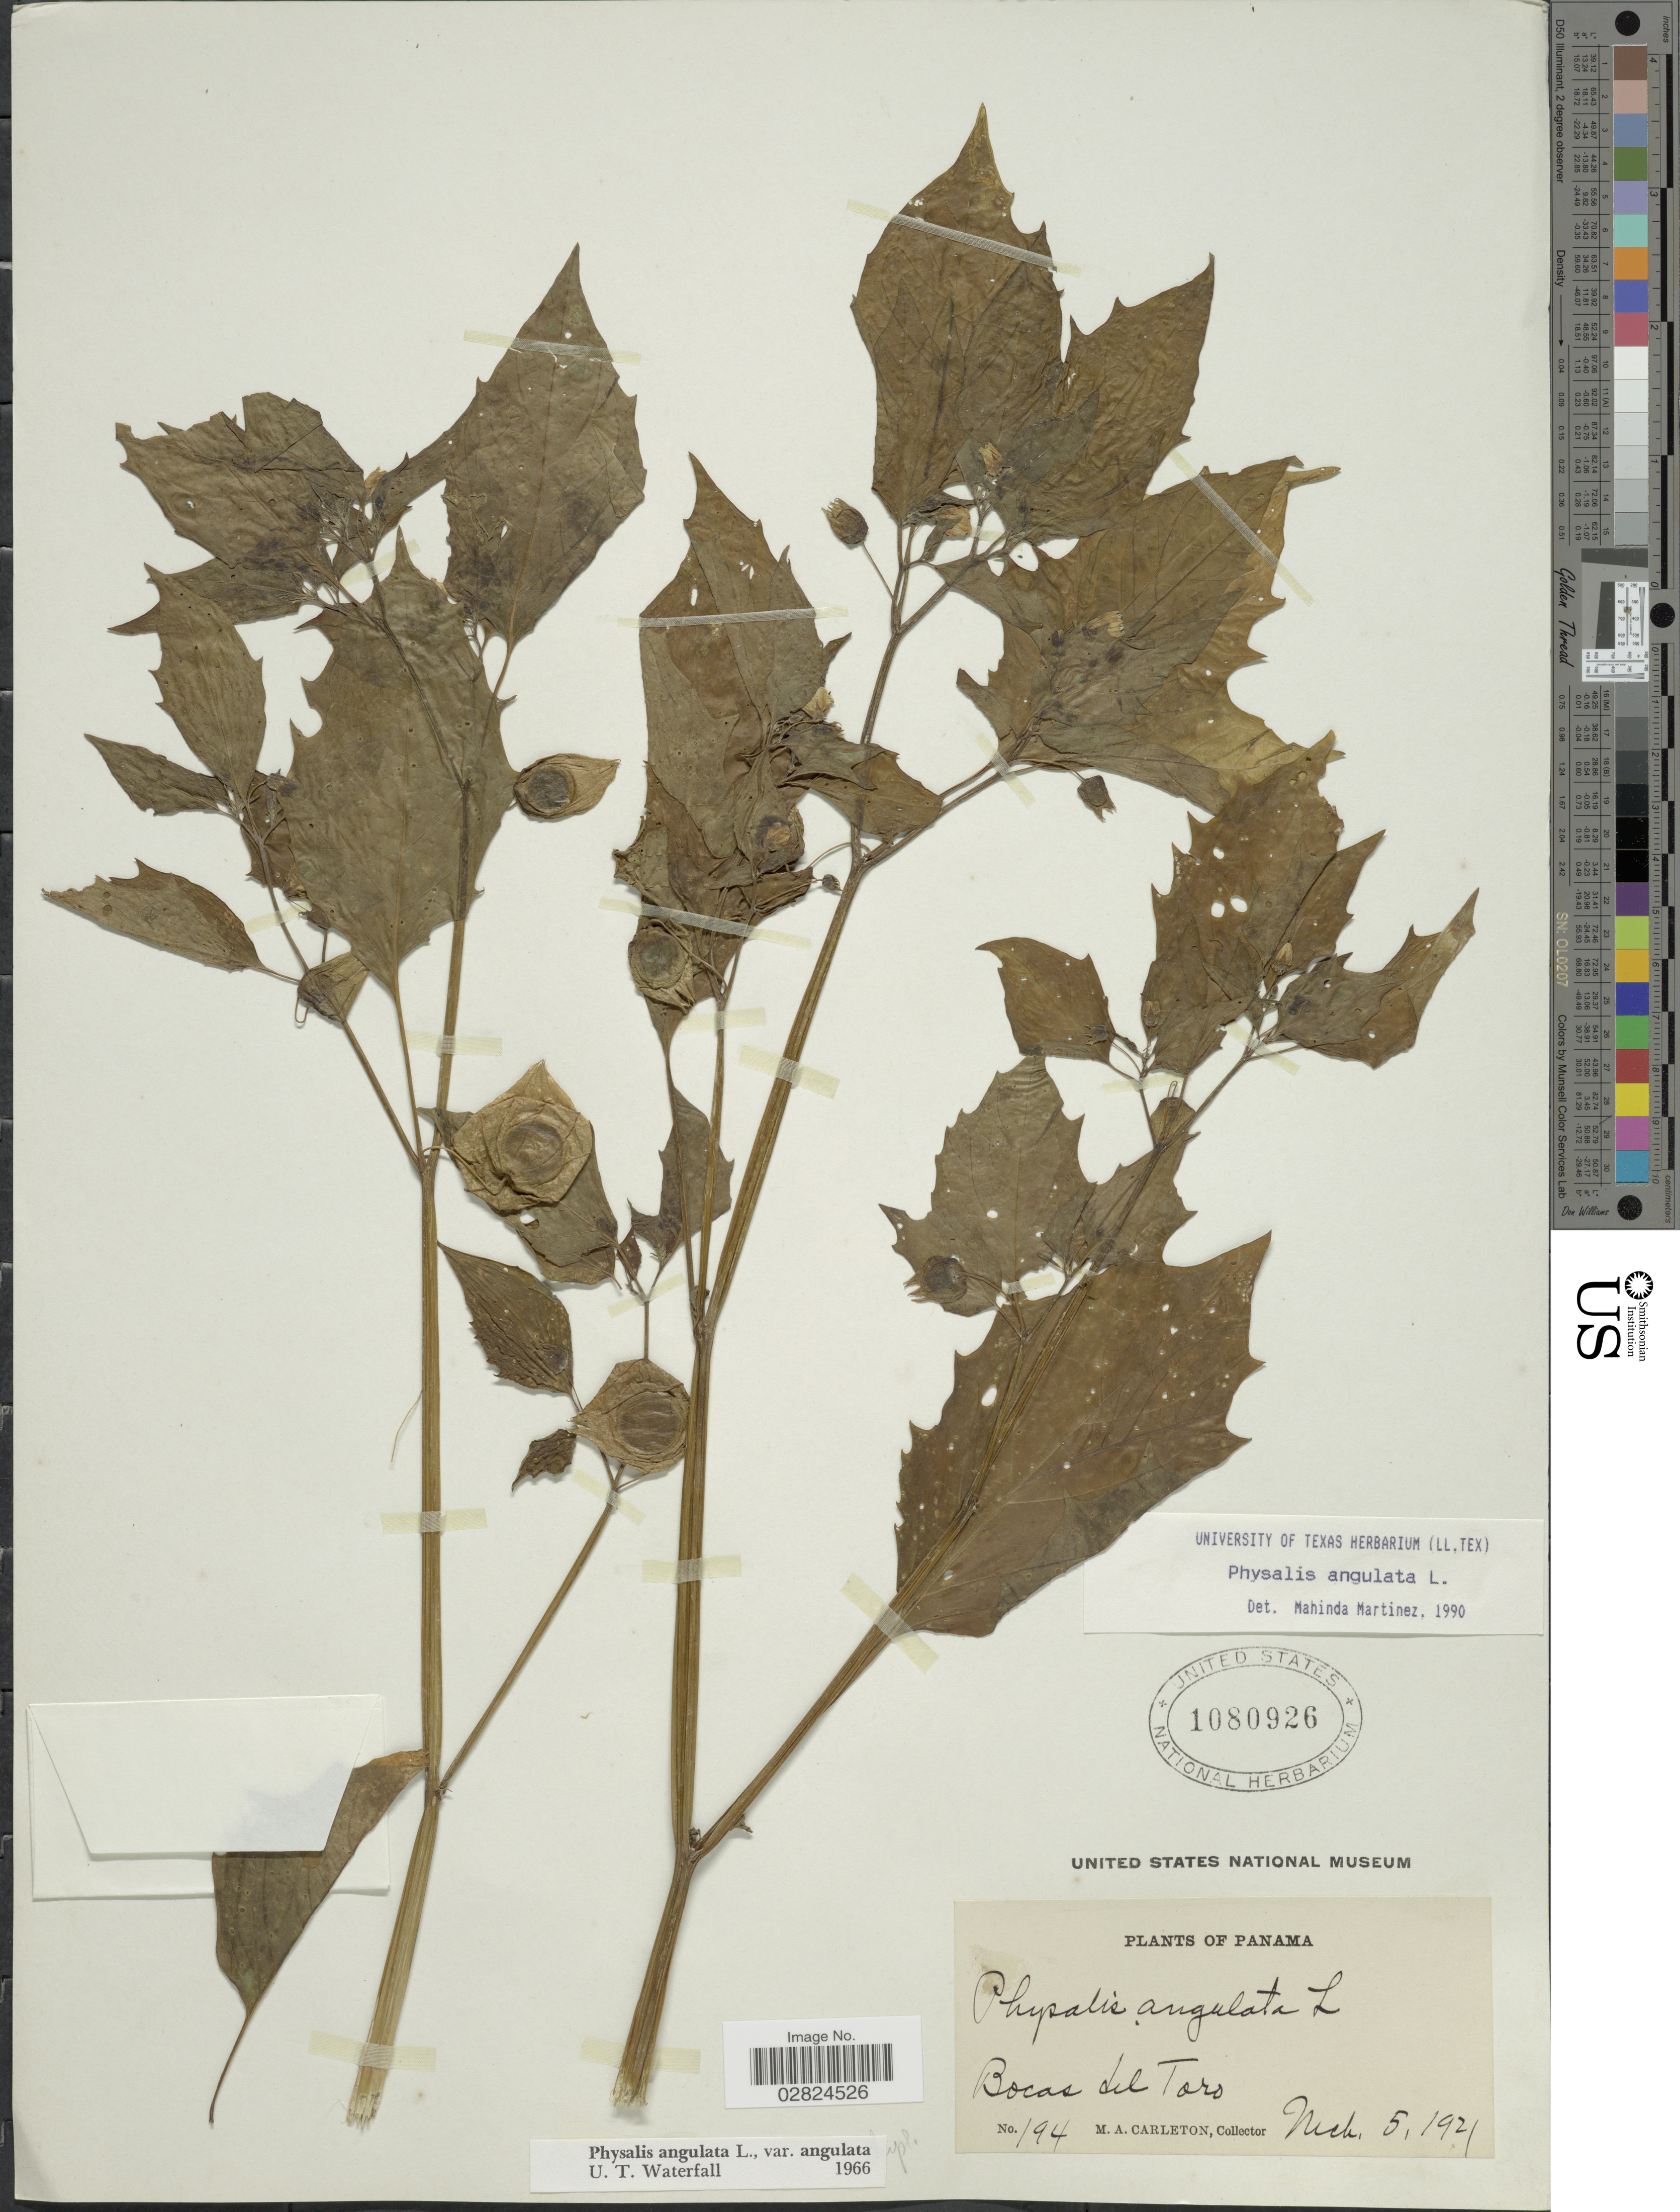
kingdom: Plantae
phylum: Tracheophyta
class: Magnoliopsida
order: Solanales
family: Solanaceae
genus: Physalis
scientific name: Physalis angulata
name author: L.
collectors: M. A. Carleton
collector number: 194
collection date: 1921-03-05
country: Panama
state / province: Bocas del Toro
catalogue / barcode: US 1080926